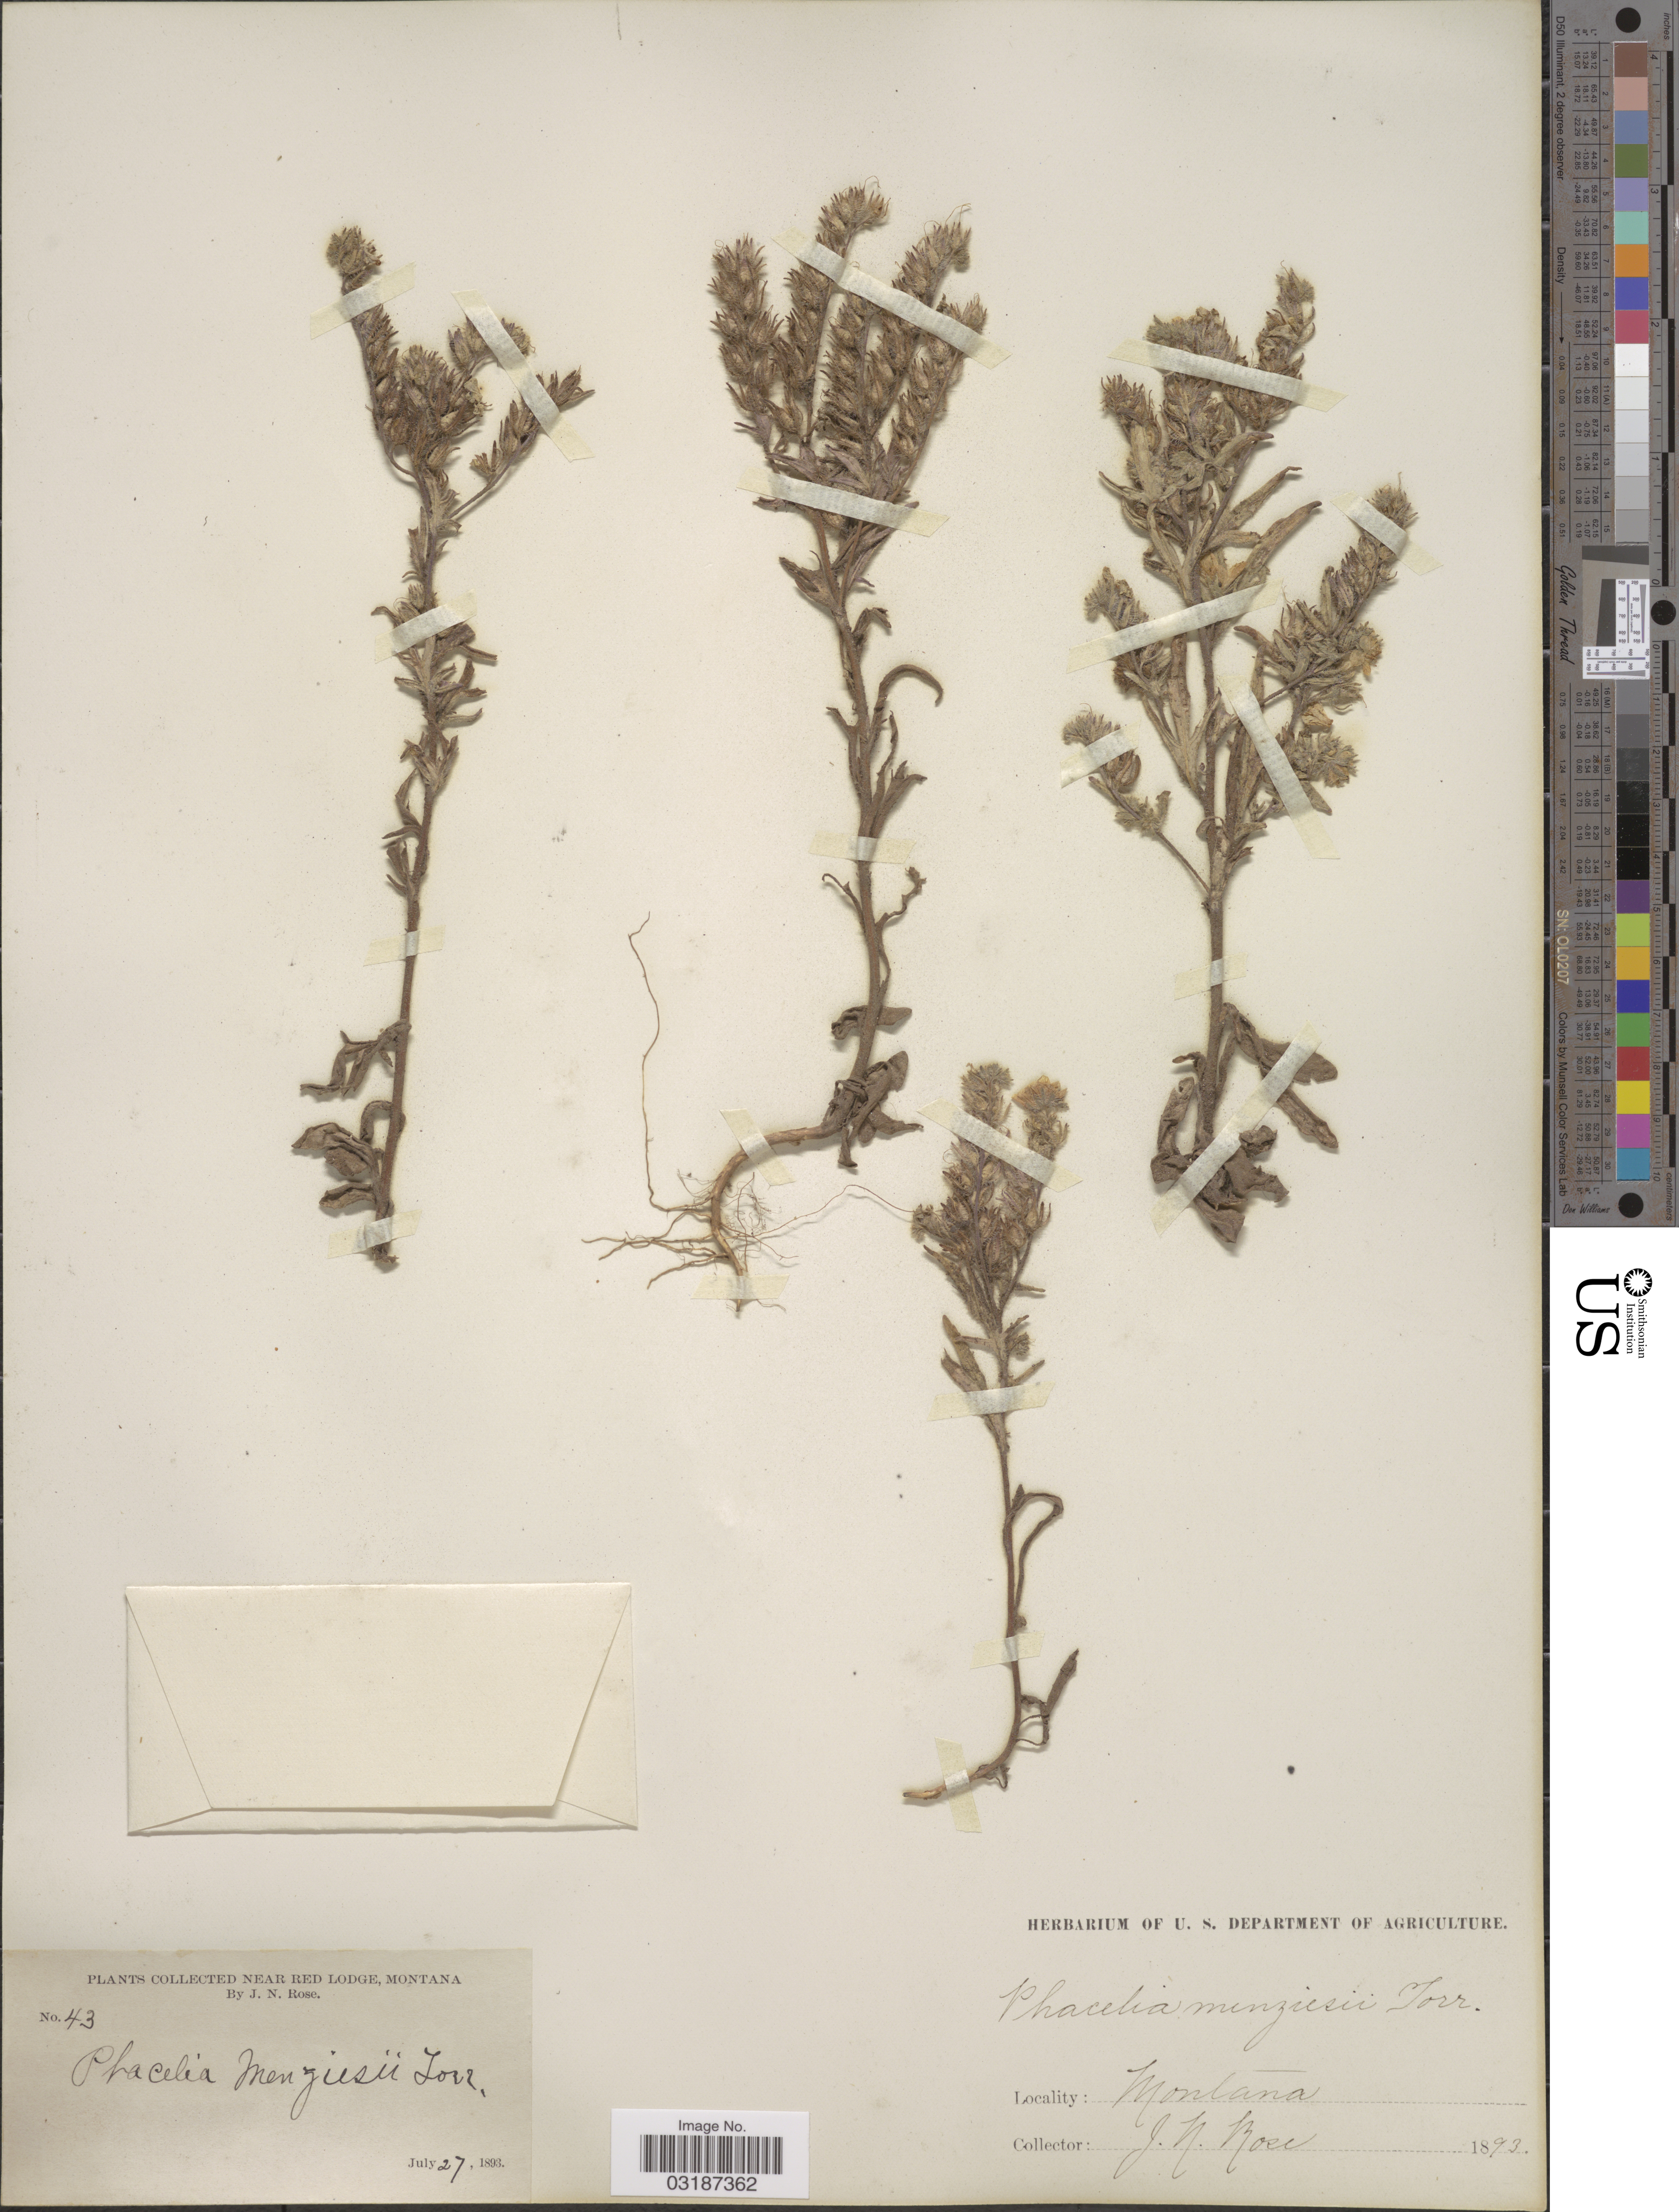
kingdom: Plantae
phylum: Tracheophyta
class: Magnoliopsida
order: Boraginales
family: Hydrophyllaceae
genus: Phacelia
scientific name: Phacelia linearis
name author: (Pursh) Holz.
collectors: J. N. Rose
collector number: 43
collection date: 1893-07-27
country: United States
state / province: Montana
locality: Near Red Lodge.